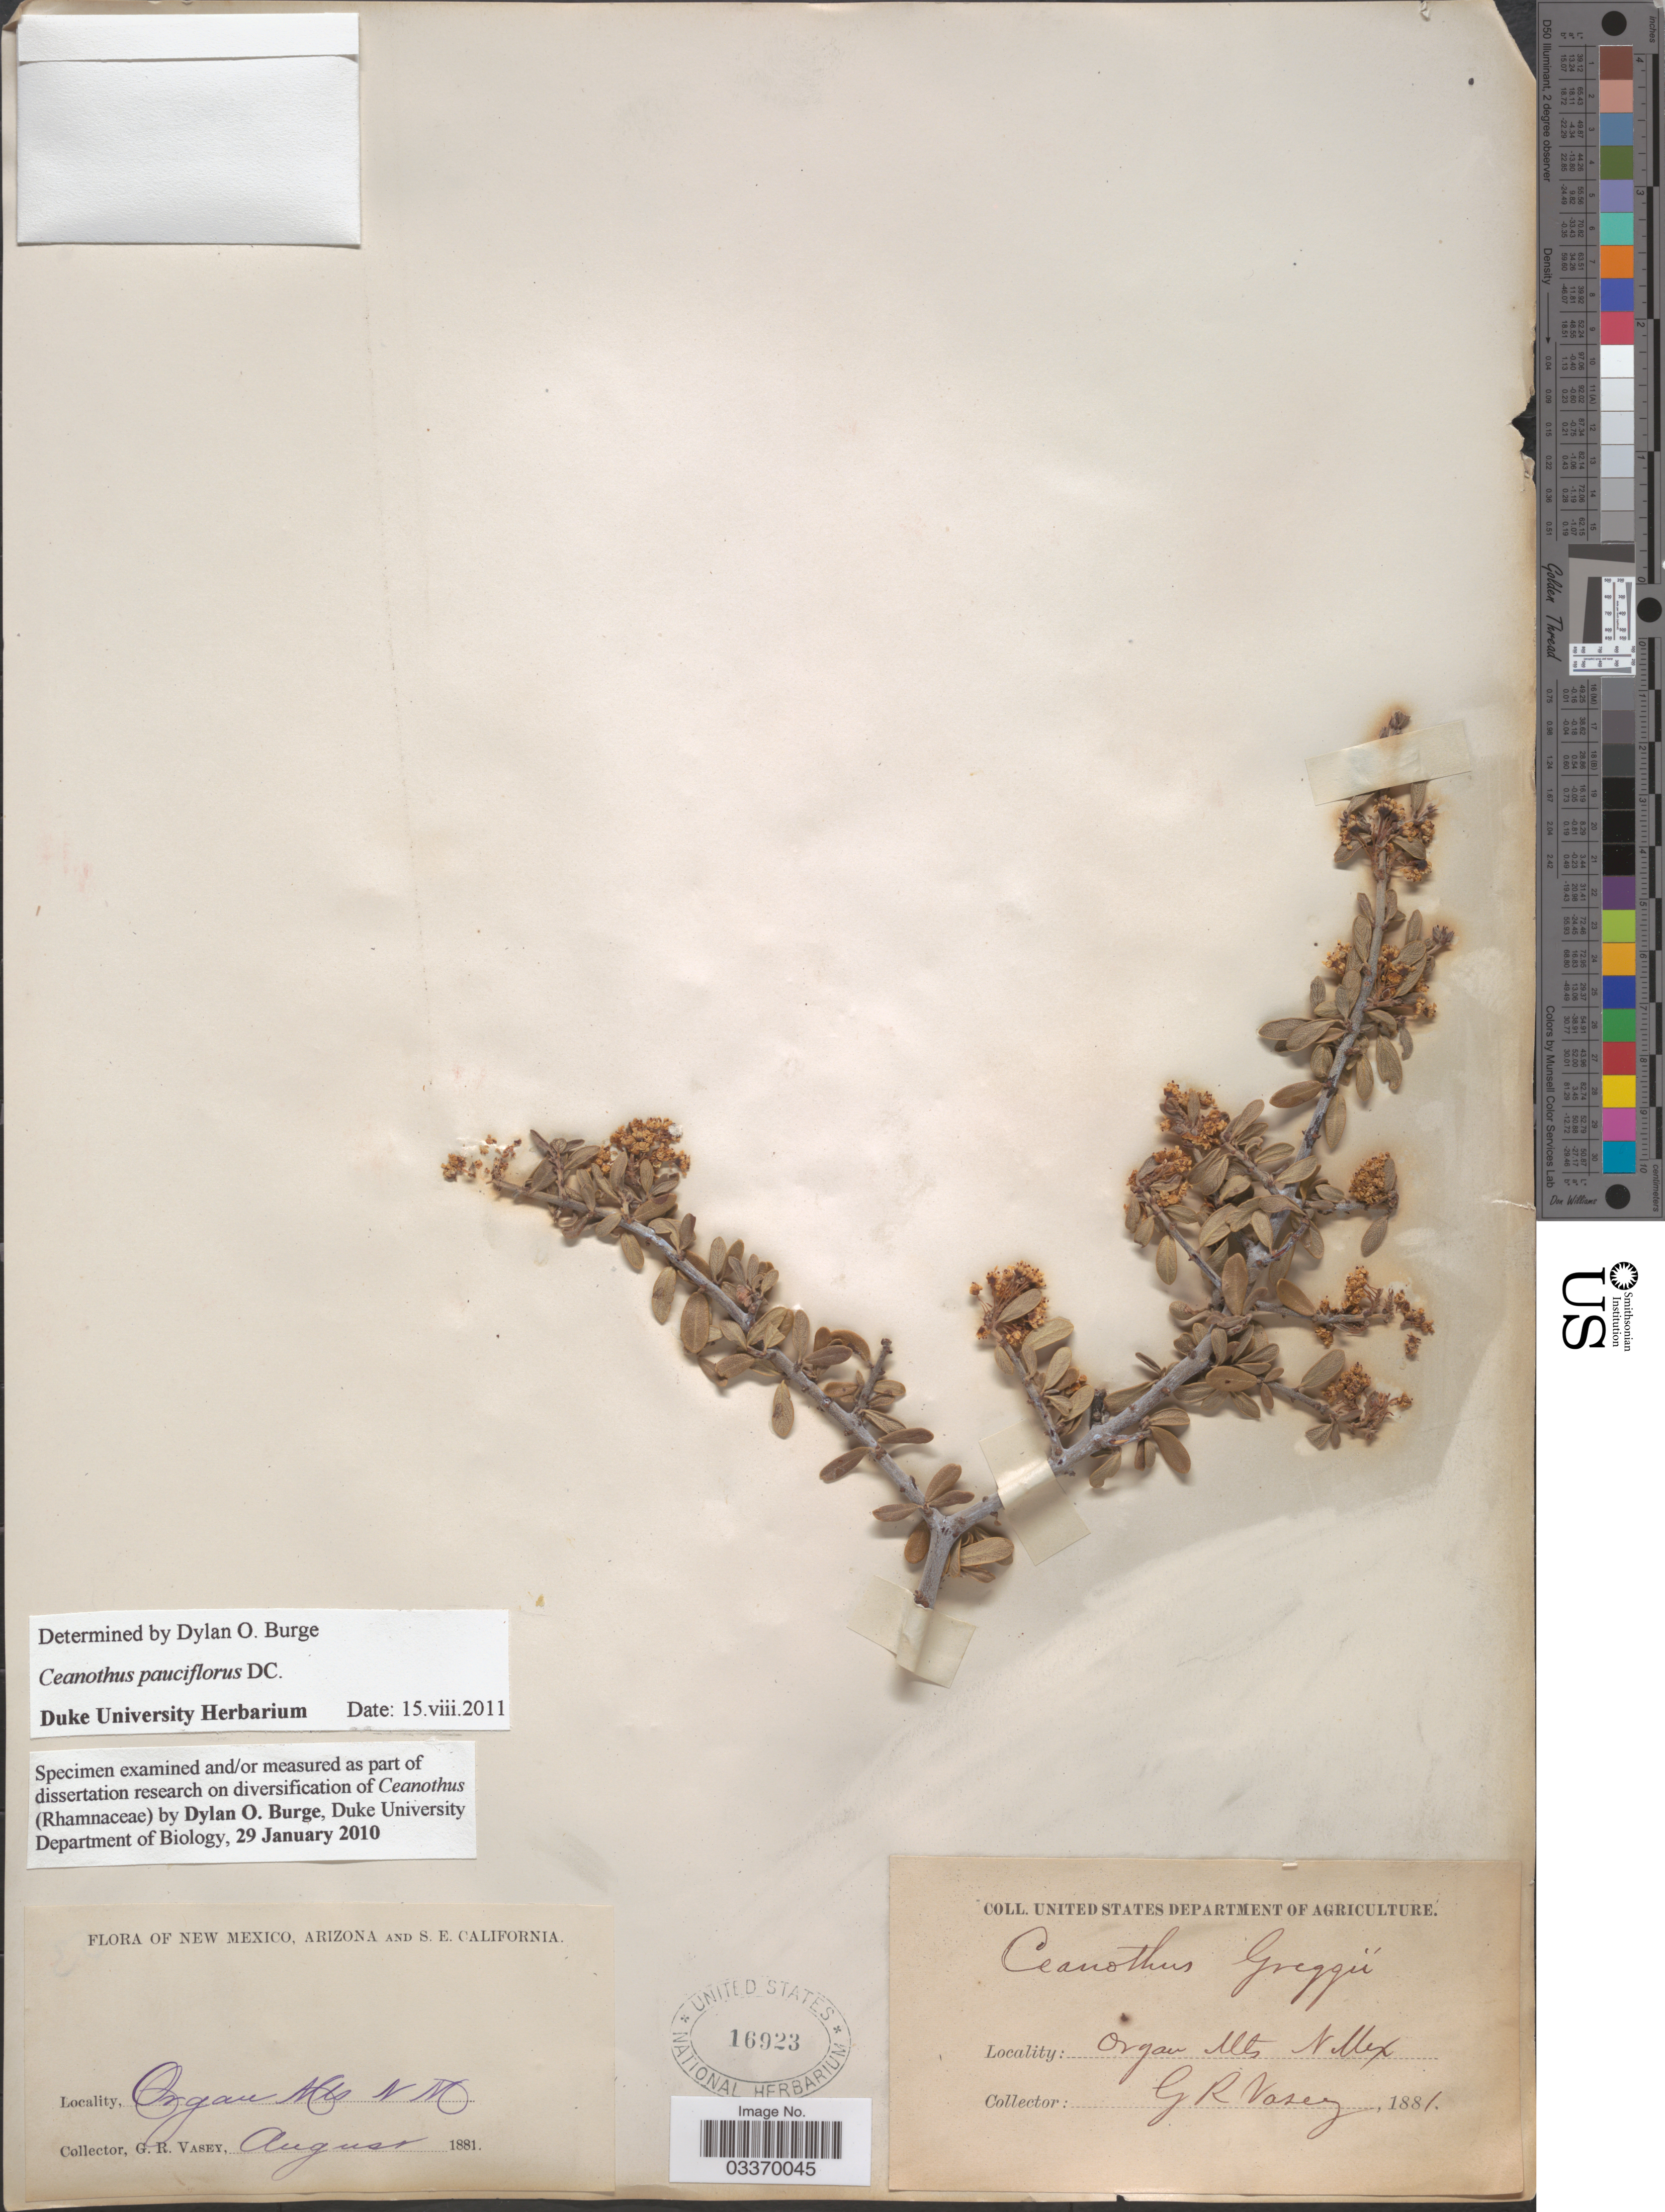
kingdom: Plantae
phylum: Tracheophyta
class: Magnoliopsida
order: Rosales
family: Rhamnaceae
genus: Ceanothus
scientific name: Ceanothus pauciflorus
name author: DC.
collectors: G. R. Vasey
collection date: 1881-08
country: United States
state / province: New Mexico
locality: Organ Mts.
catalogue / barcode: US 16923